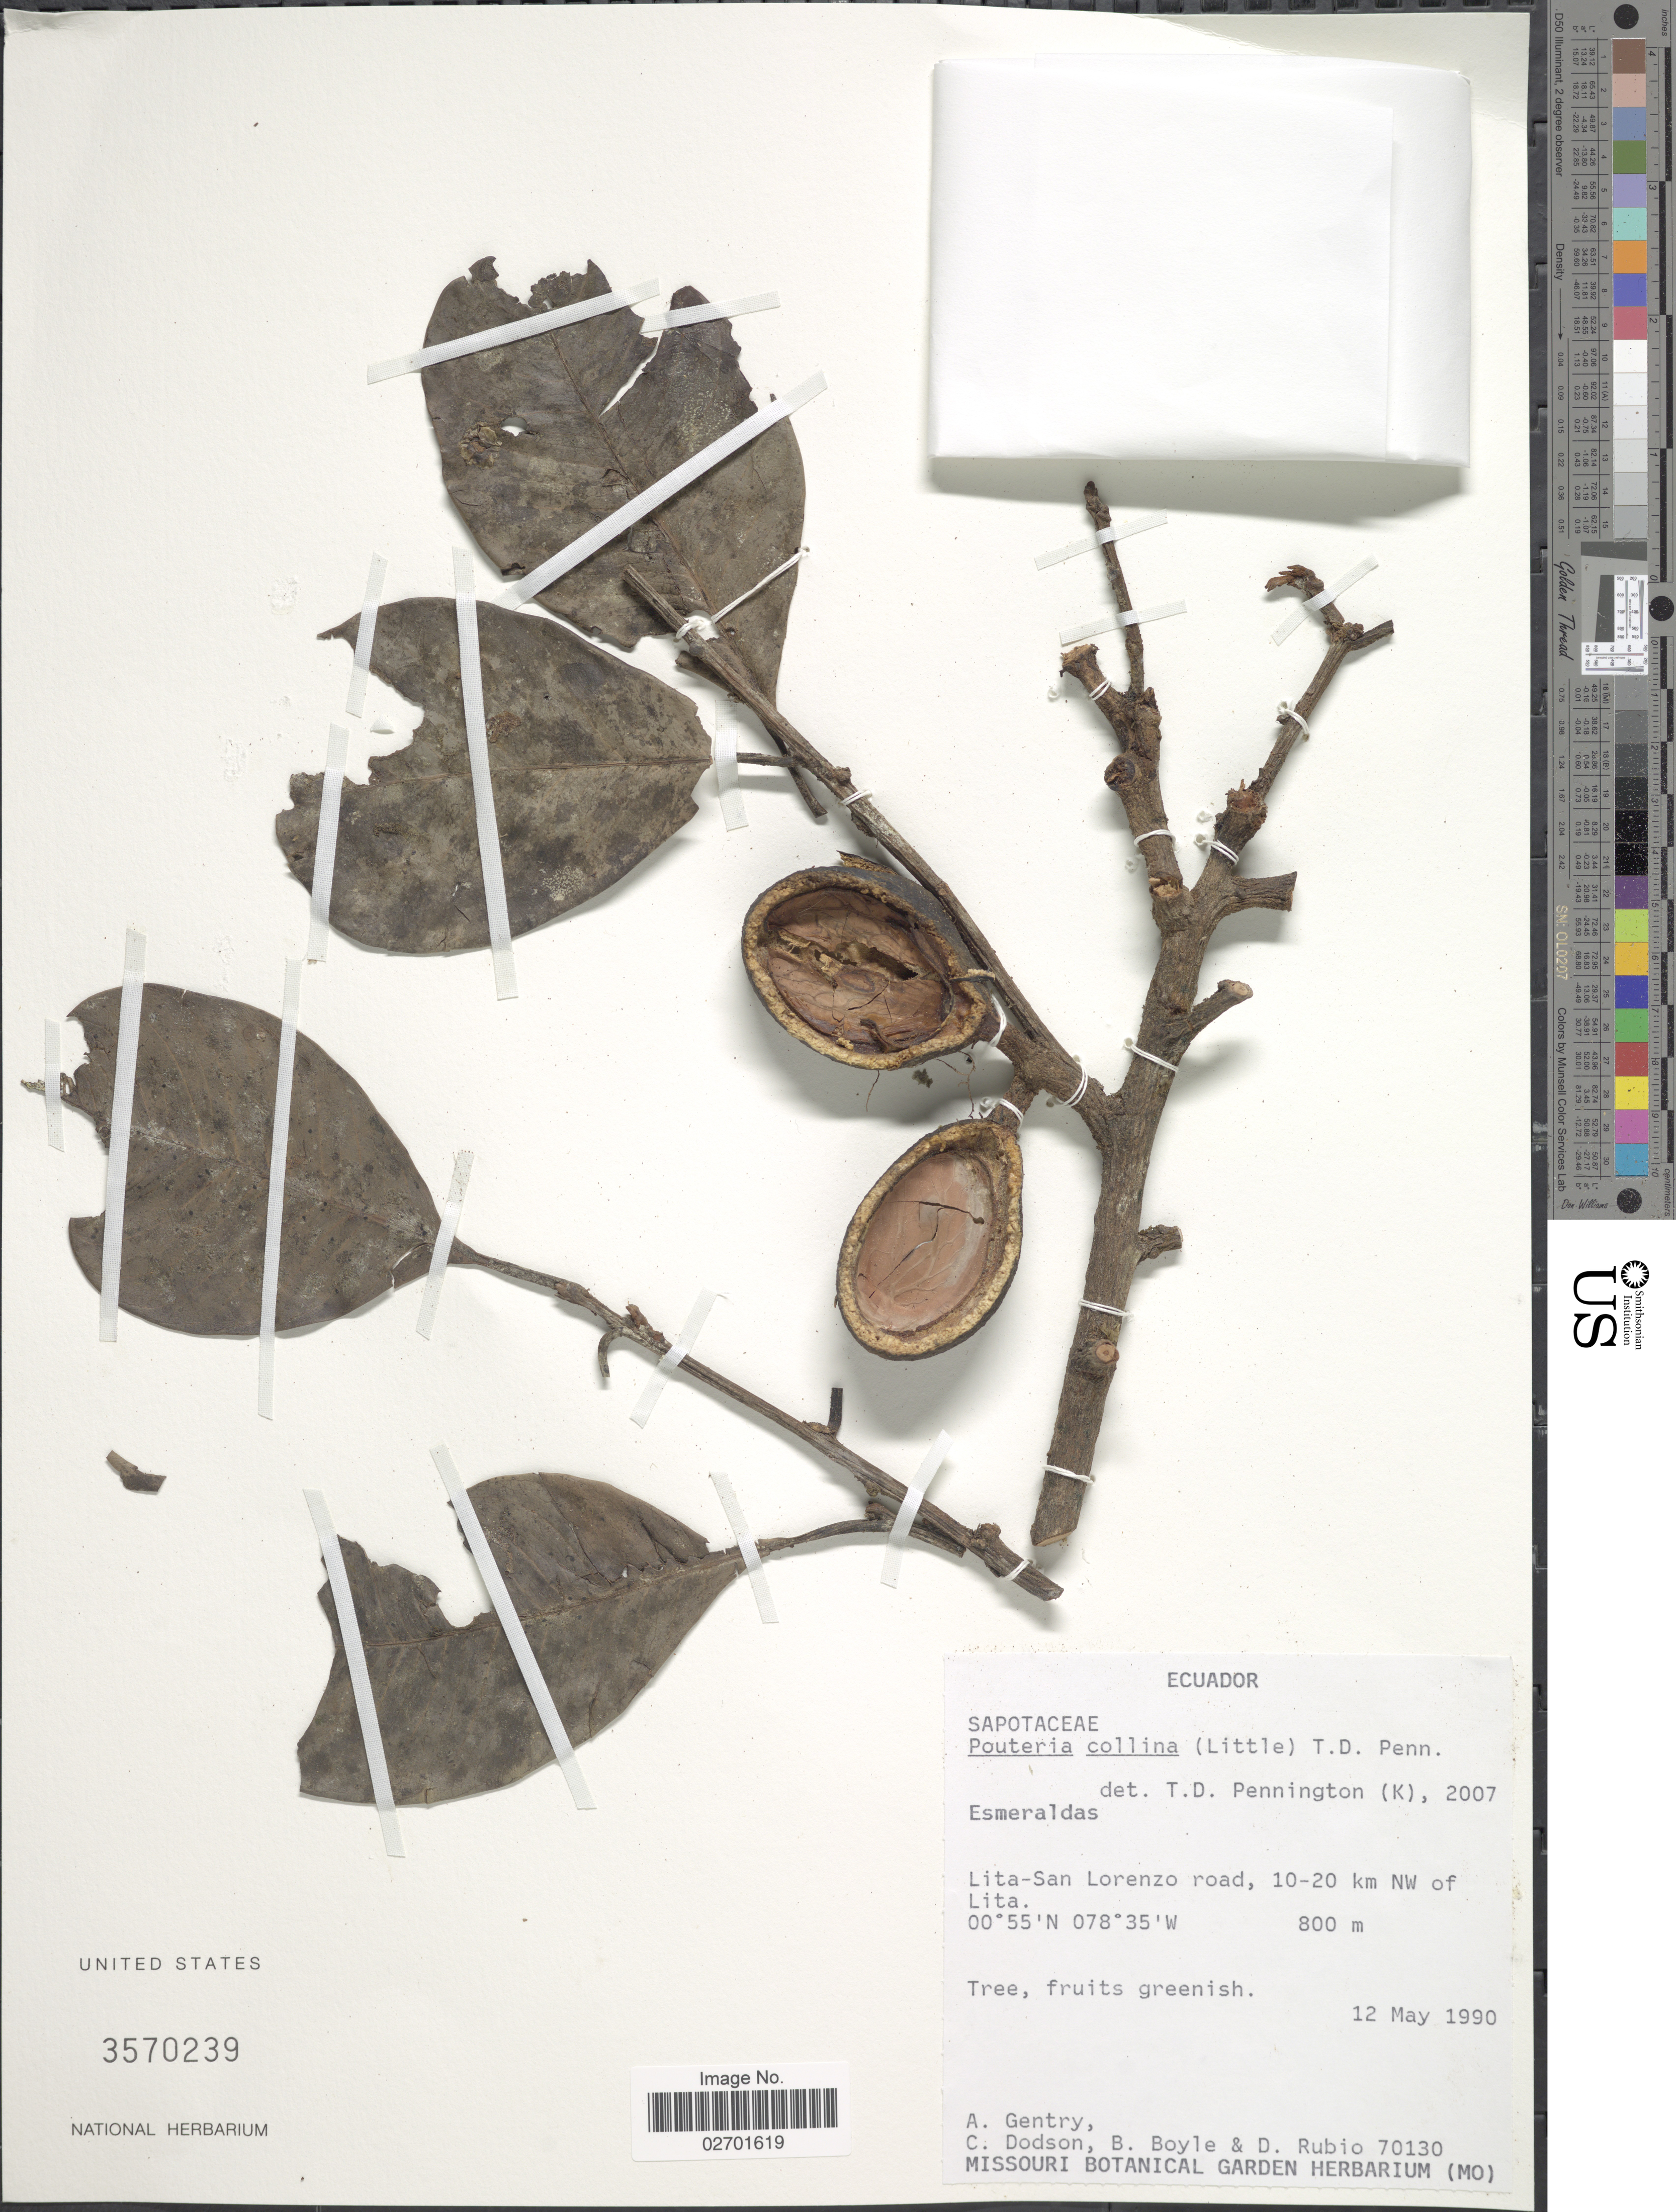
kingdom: Plantae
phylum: Tracheophyta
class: Magnoliopsida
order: Ericales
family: Sapotaceae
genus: Pouteria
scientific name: Pouteria collina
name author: (Little) T.D. Penn.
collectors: A. H. Gentry, C. Dodson, B. Boyle & D. Rubio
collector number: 70130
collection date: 1990-05-12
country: Ecuador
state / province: Esmeraldas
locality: Esmeraldas, Lita-San Lorenzo road, 10-20 km NW of Lita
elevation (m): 800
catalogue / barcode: US 3570239